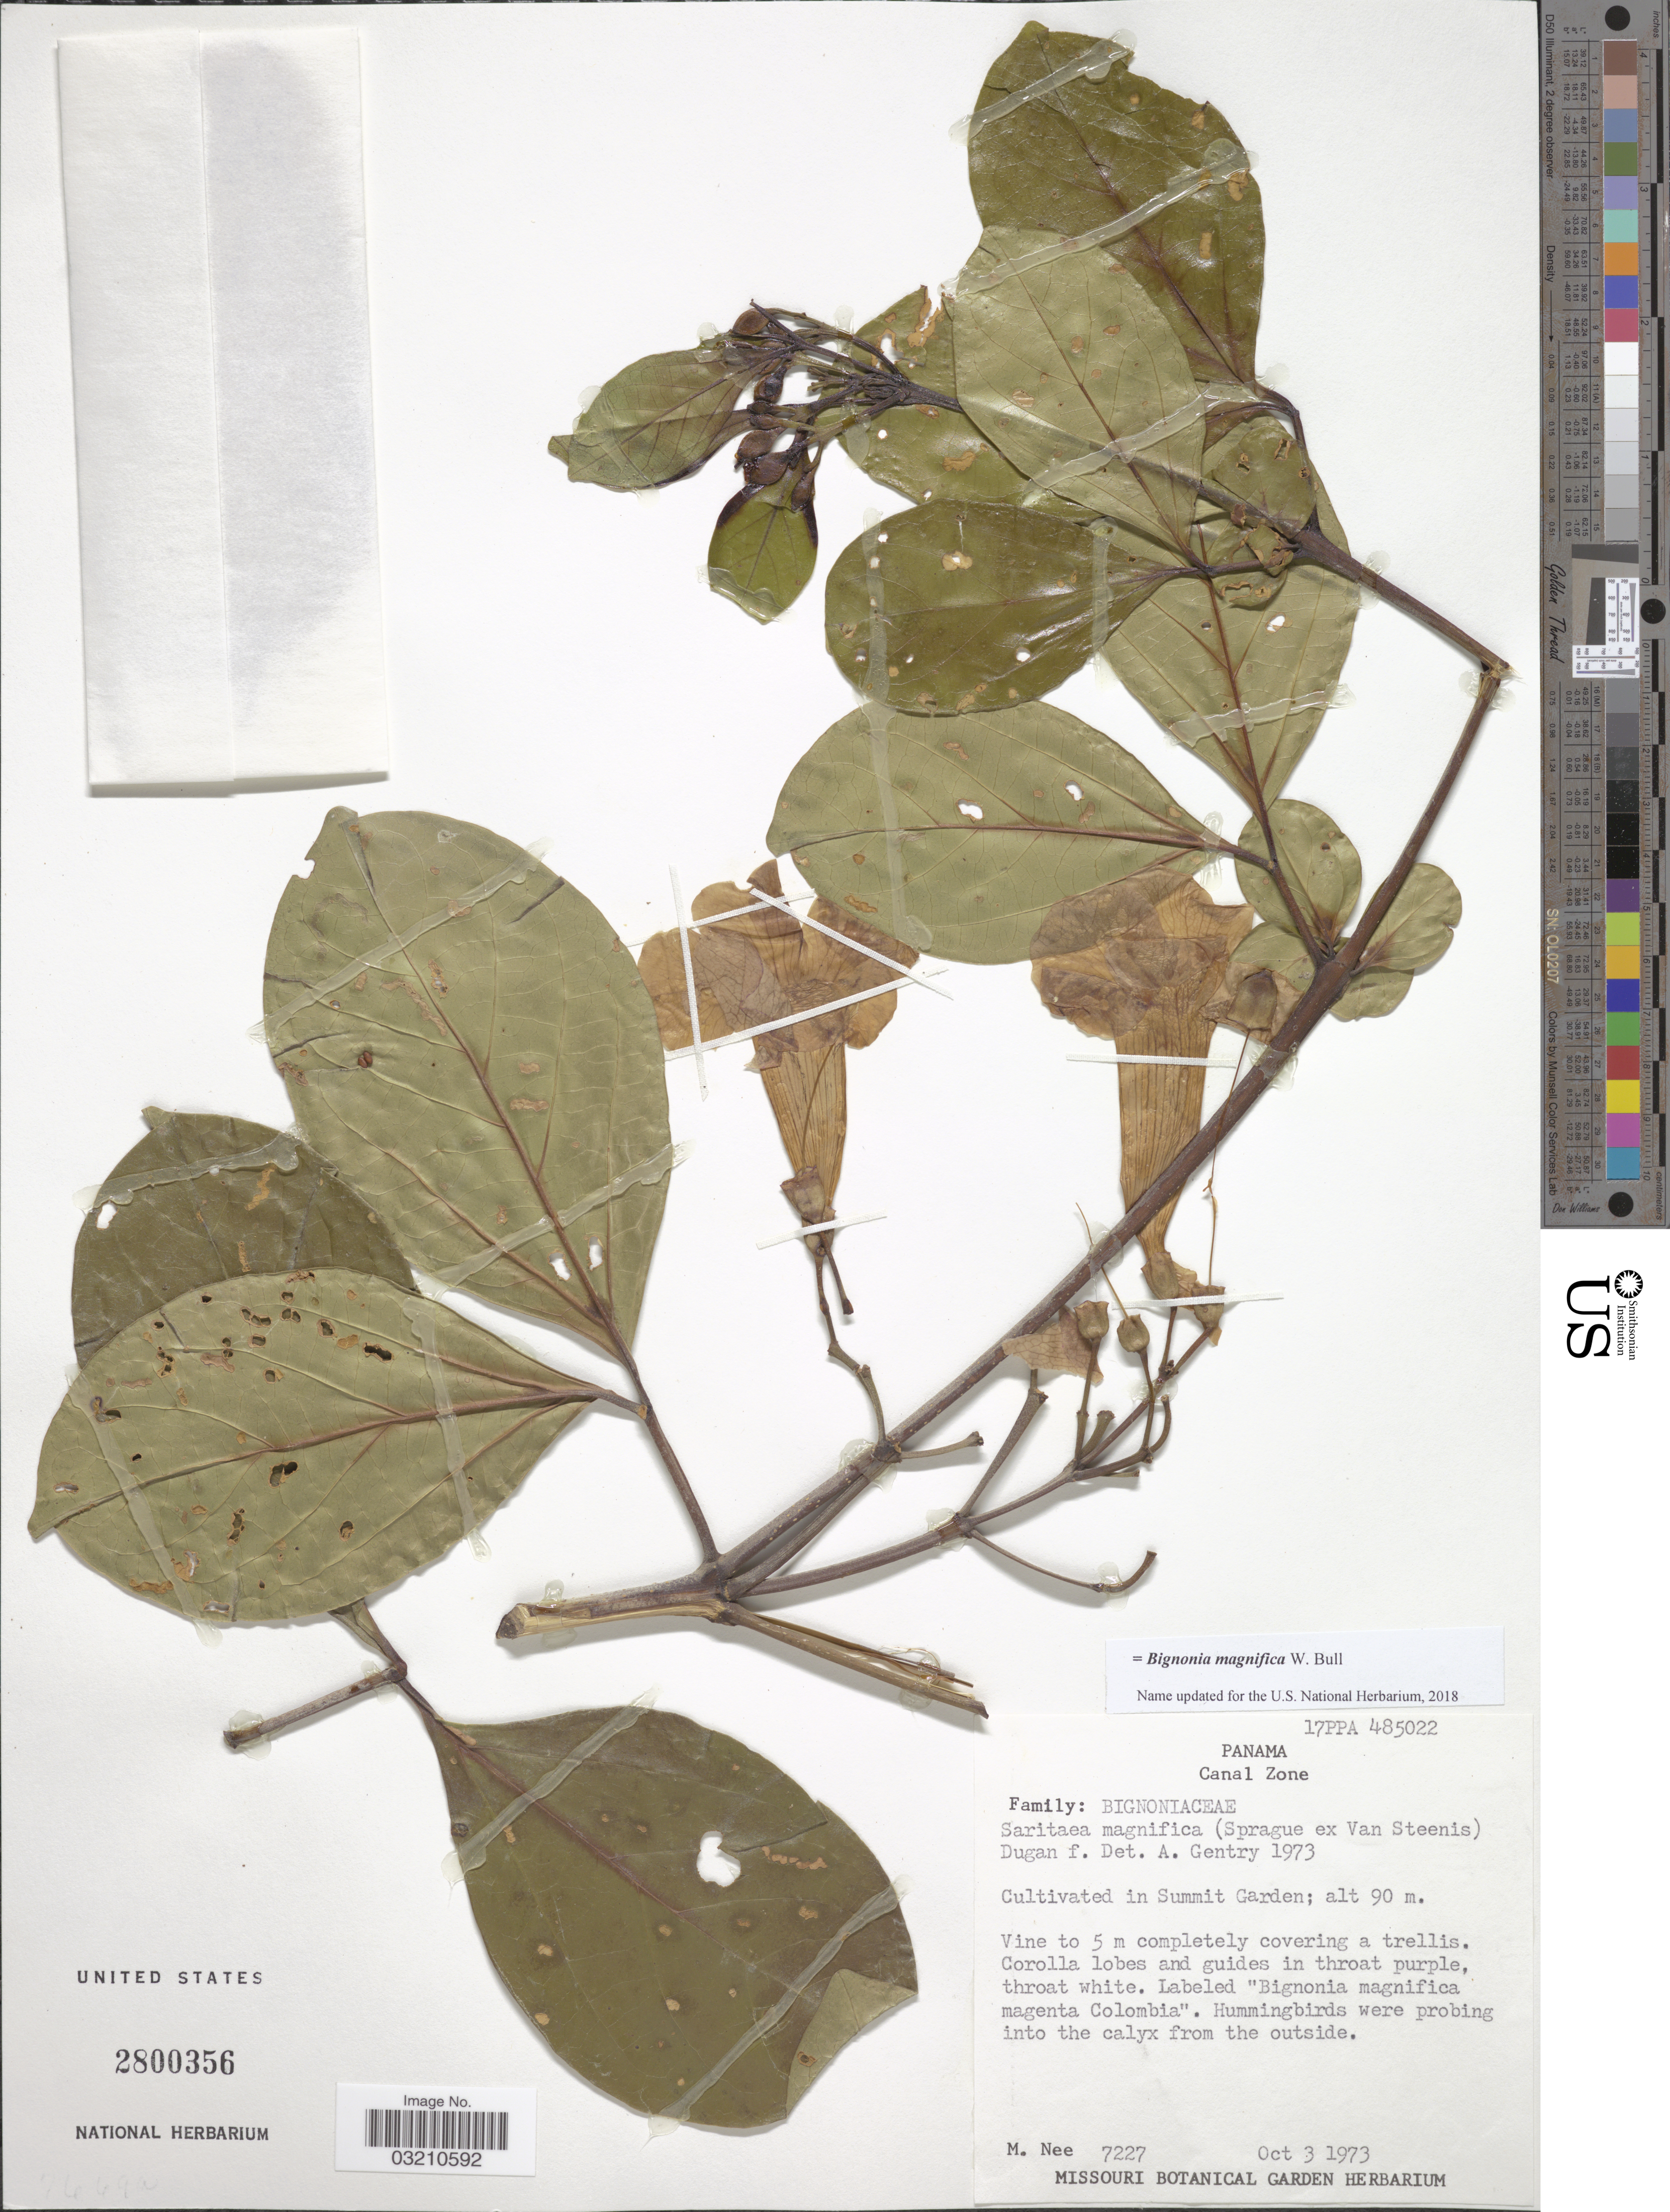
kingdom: Plantae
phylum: Tracheophyta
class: Magnoliopsida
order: Lamiales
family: Bignoniaceae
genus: Bignonia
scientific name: Bignonia magnifica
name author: W. Bull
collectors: M. Nee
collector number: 7227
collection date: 1973-10-03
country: Panama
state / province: Colón / Panamá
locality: Canal Zone. Cultivated in Summit Garden.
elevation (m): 90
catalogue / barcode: US 2800356